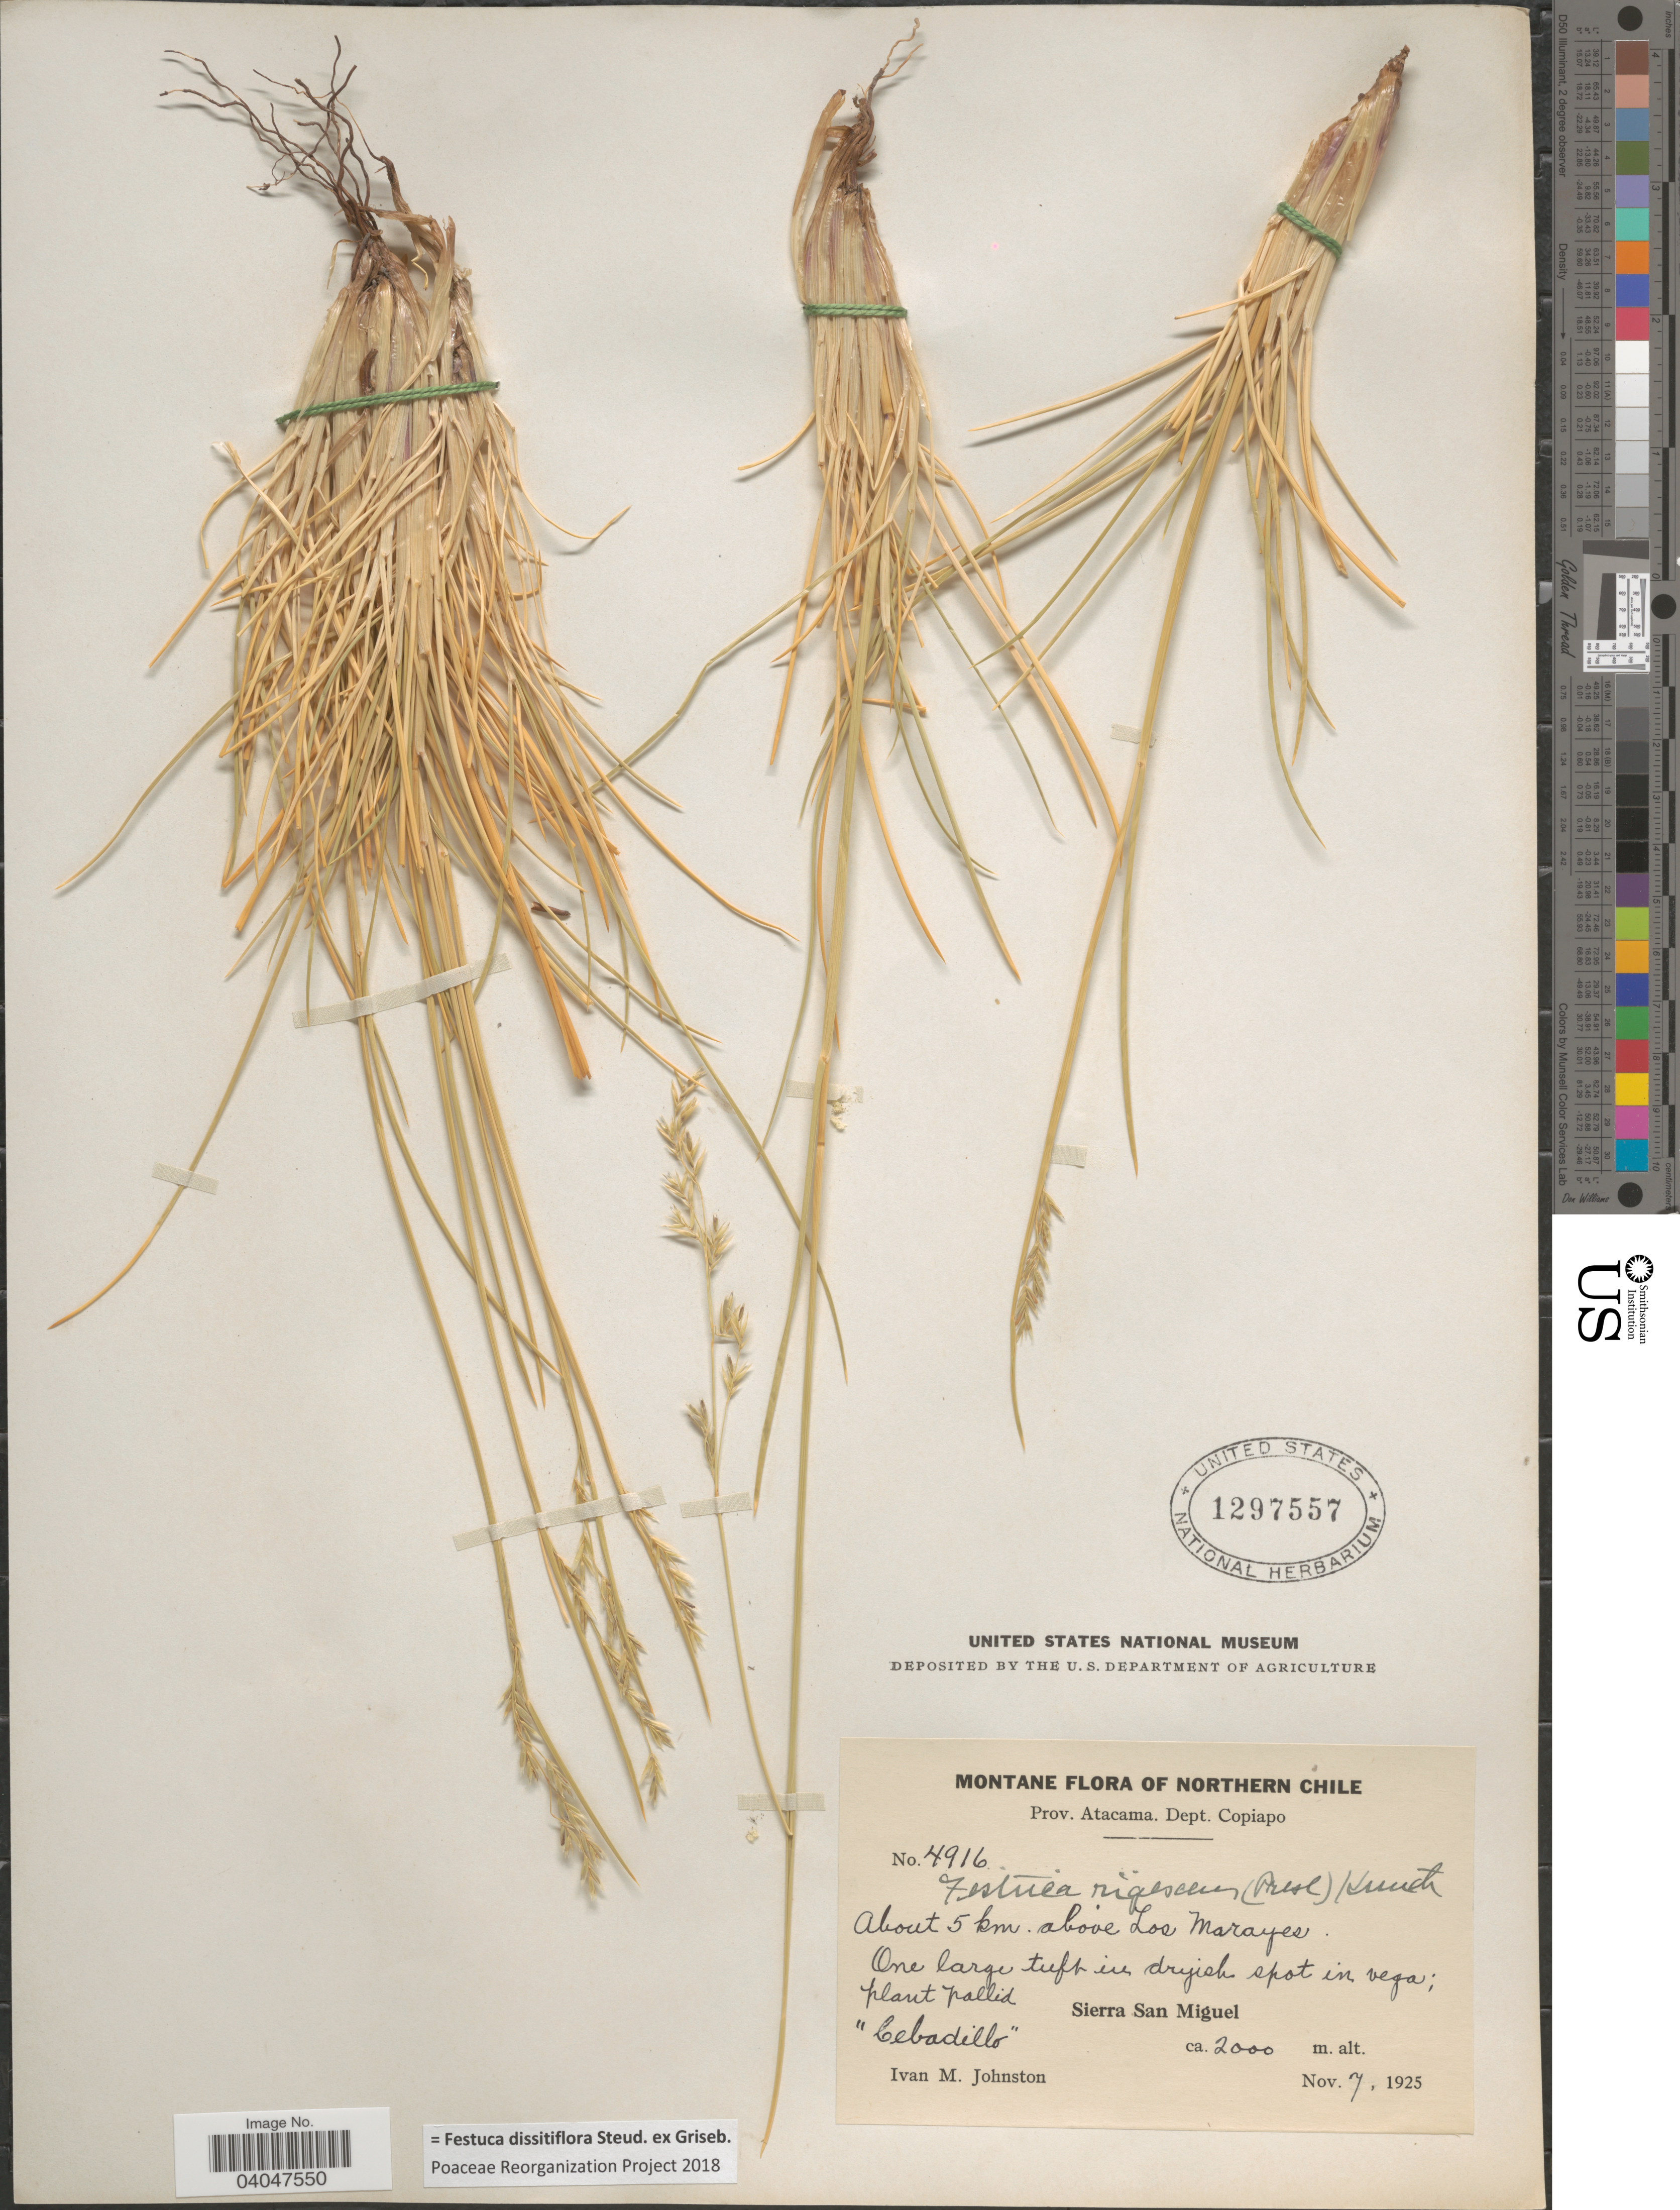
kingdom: Plantae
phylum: Tracheophyta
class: Liliopsida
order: Poales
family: Poaceae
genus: Festuca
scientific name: Festuca dissitiflora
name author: Steud. ex Lech.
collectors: I.M. Johnston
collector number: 4916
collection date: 1925-11-07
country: Chile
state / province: Atacama (III)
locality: Northern Chile. Prov. Atacama. Dept. Copiapo. About 5 km. above Los Marayes. Sierra San Miguel.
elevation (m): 2000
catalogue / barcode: US 1297557